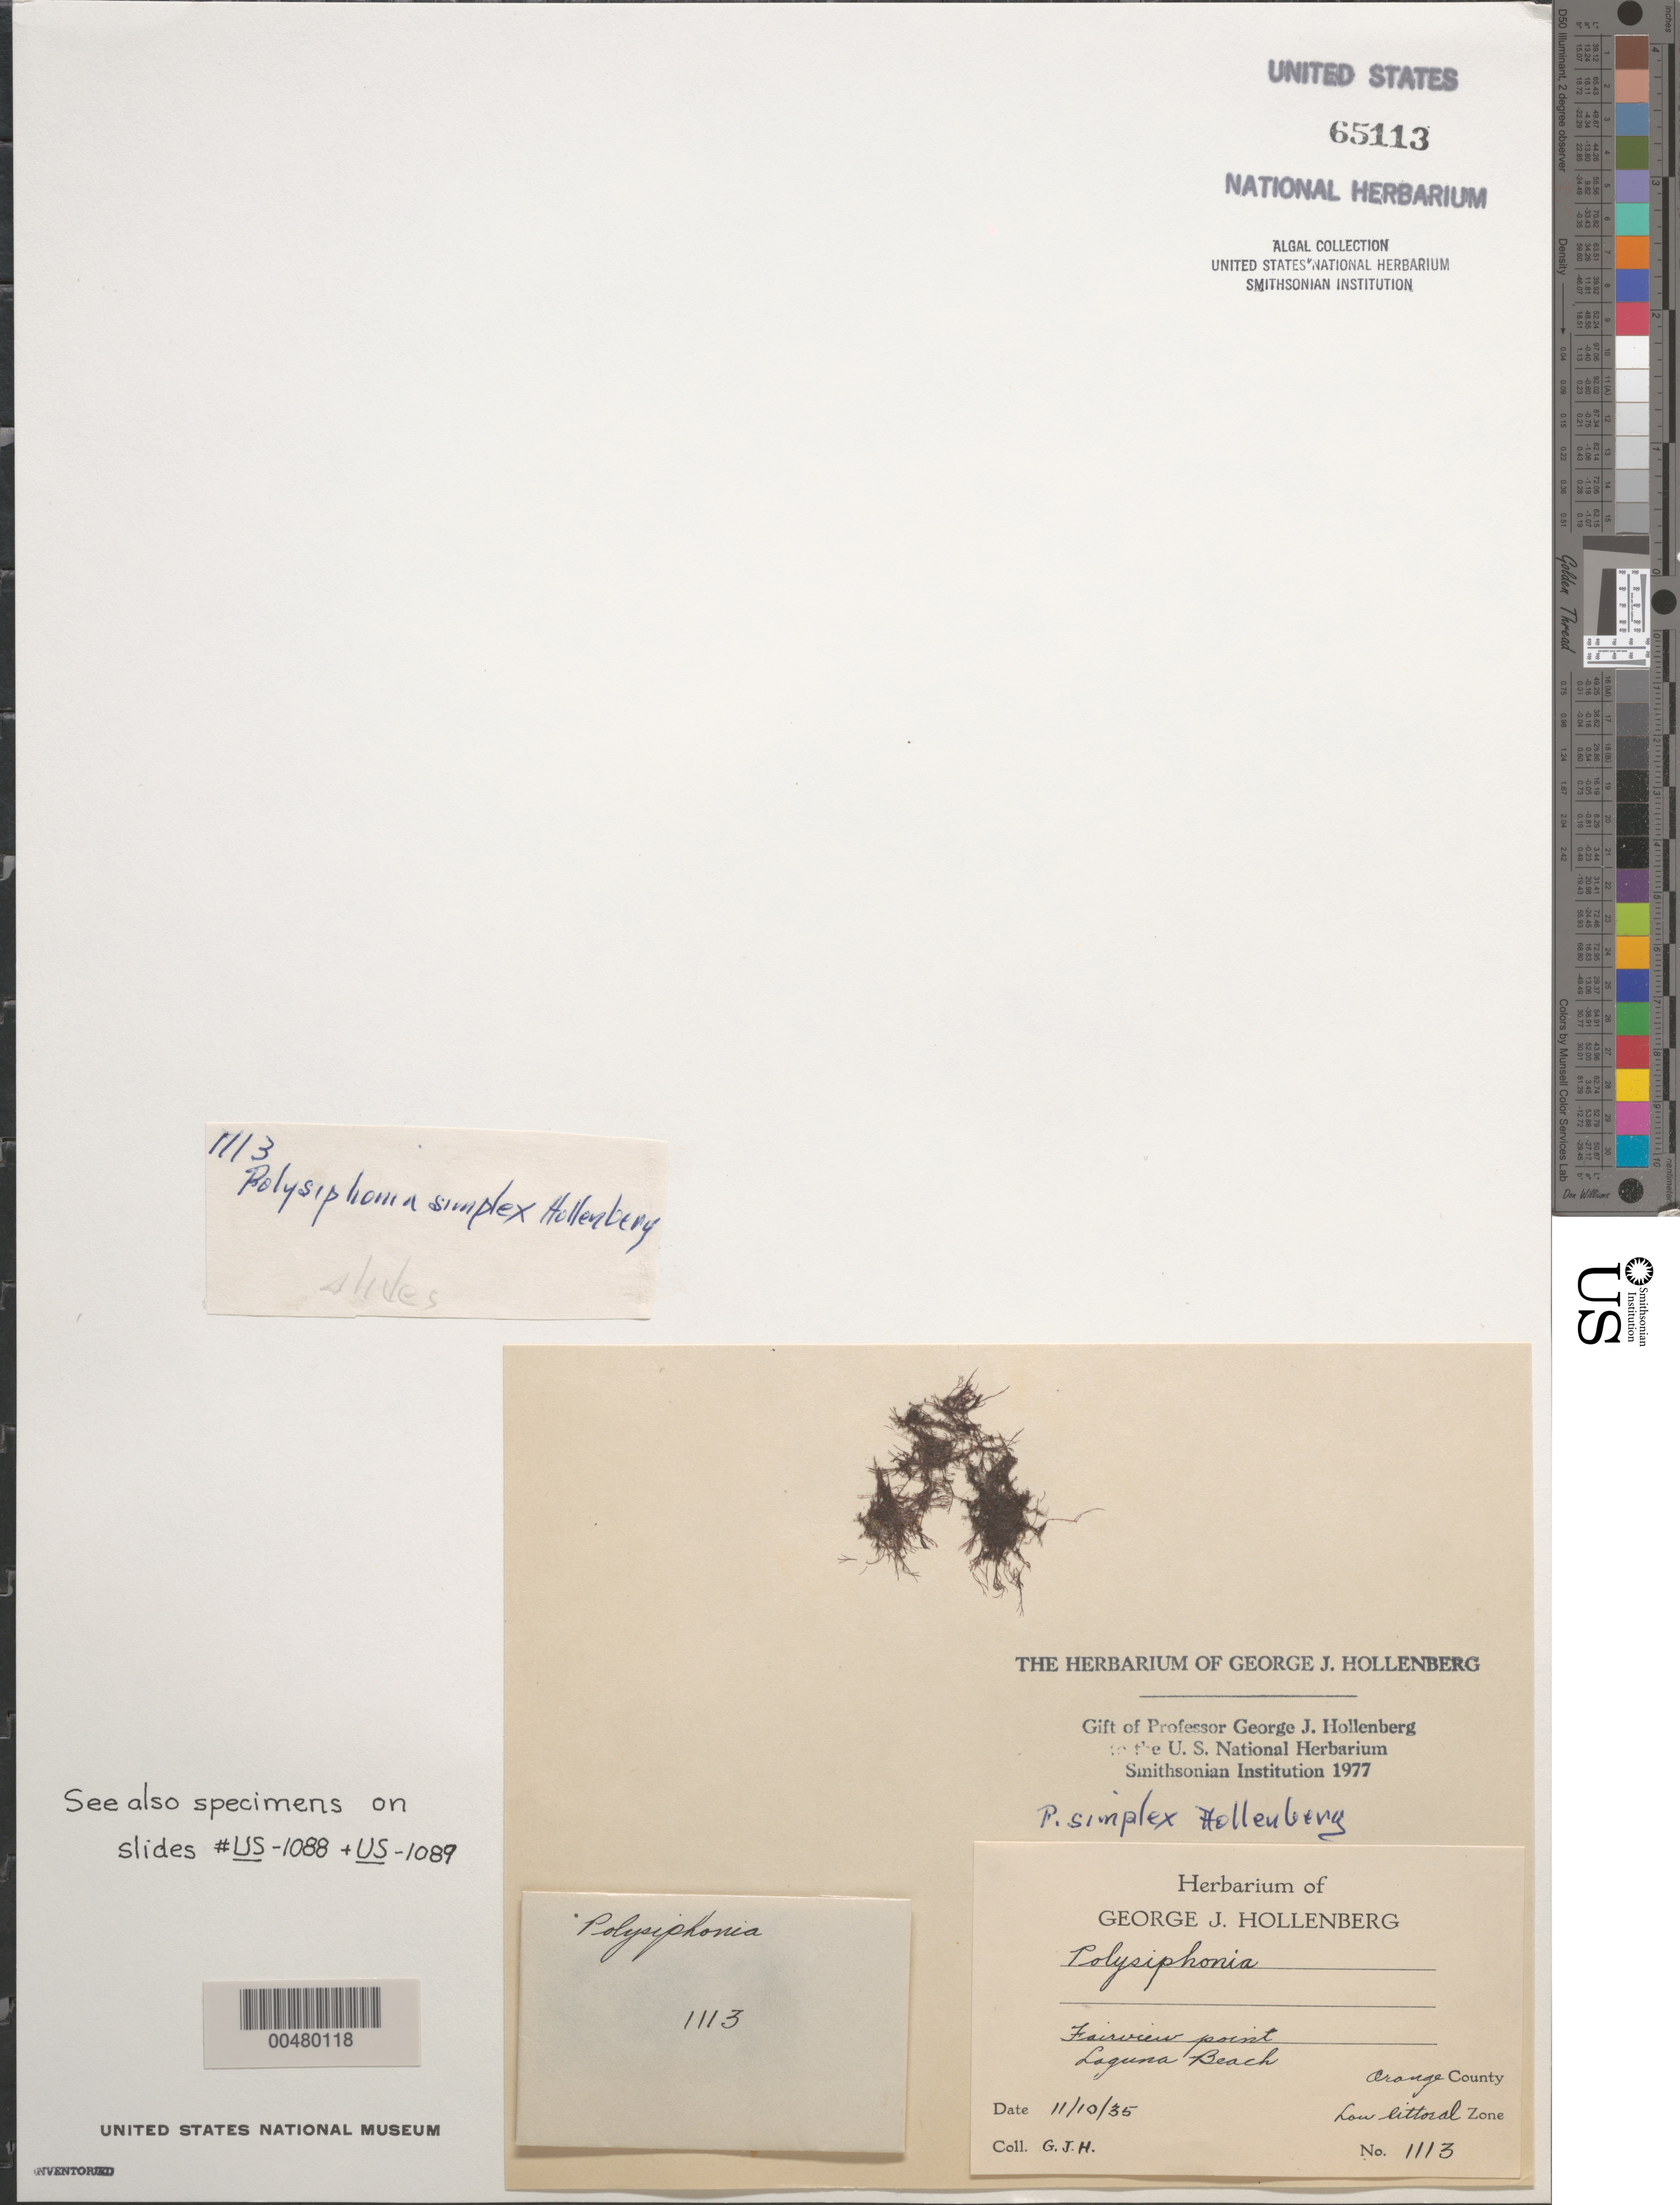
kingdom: Plantae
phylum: Rhodophyta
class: Florideophyceae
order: Ceramiales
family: Rhodomelaceae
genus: Melanothamnus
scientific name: Melanothamnus simplex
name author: (Hollenb.) Diaz-Tapia & Maggs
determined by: Algae name updating Project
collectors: G. Hollenberg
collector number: GJH 1113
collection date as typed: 10 Nov 1935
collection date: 1935-11-10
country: United States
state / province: California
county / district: Orange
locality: Fairview Point, Laguna Beach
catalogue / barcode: US 65113